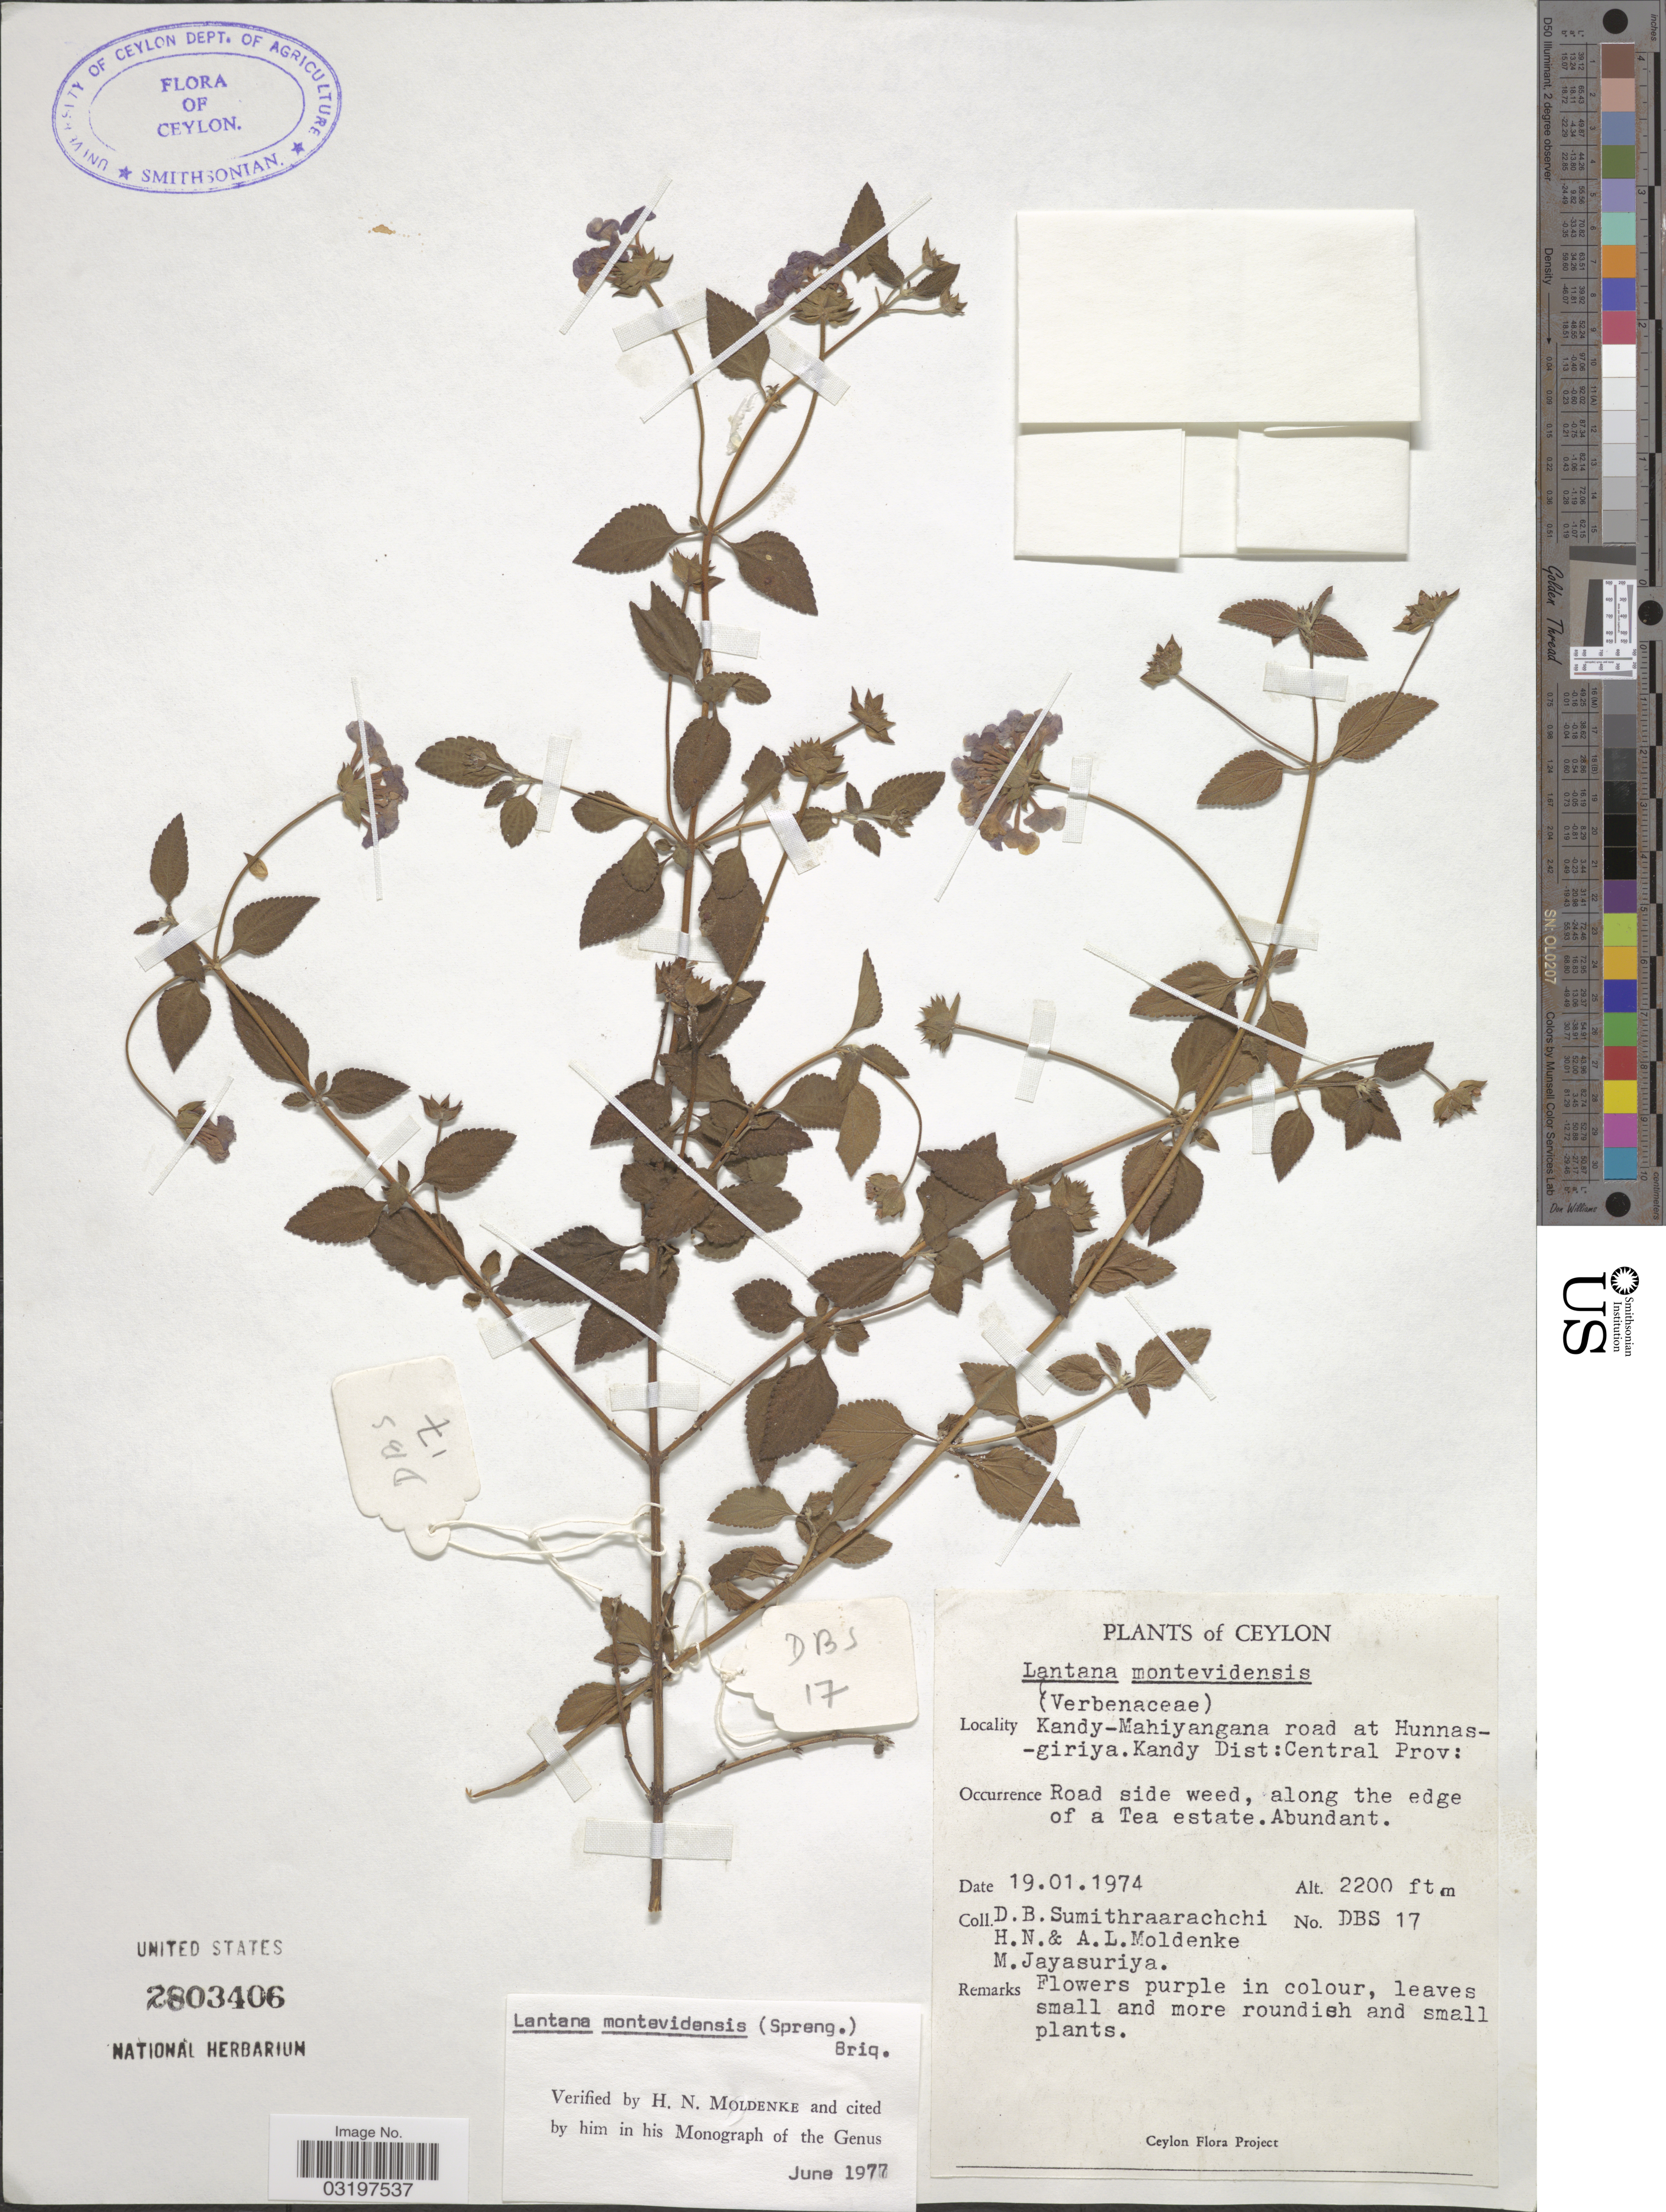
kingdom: Plantae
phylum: Tracheophyta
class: Magnoliopsida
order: Lamiales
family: Verbenaceae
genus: Lantana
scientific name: Lantana montevidensis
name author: (Spreng.) Briq.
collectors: D. B. Sumithraarachchi, H. N. Moldenke, A. L. Moldenke & M. Jayasuriya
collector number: DBS17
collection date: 1974-01-19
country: Sri Lanka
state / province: Central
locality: Ceylon. Kandy-Mahiyangana road at Hunnasgiriya. Kandy Dist. Along the edge of a Tea estate.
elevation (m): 671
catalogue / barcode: US 2803406